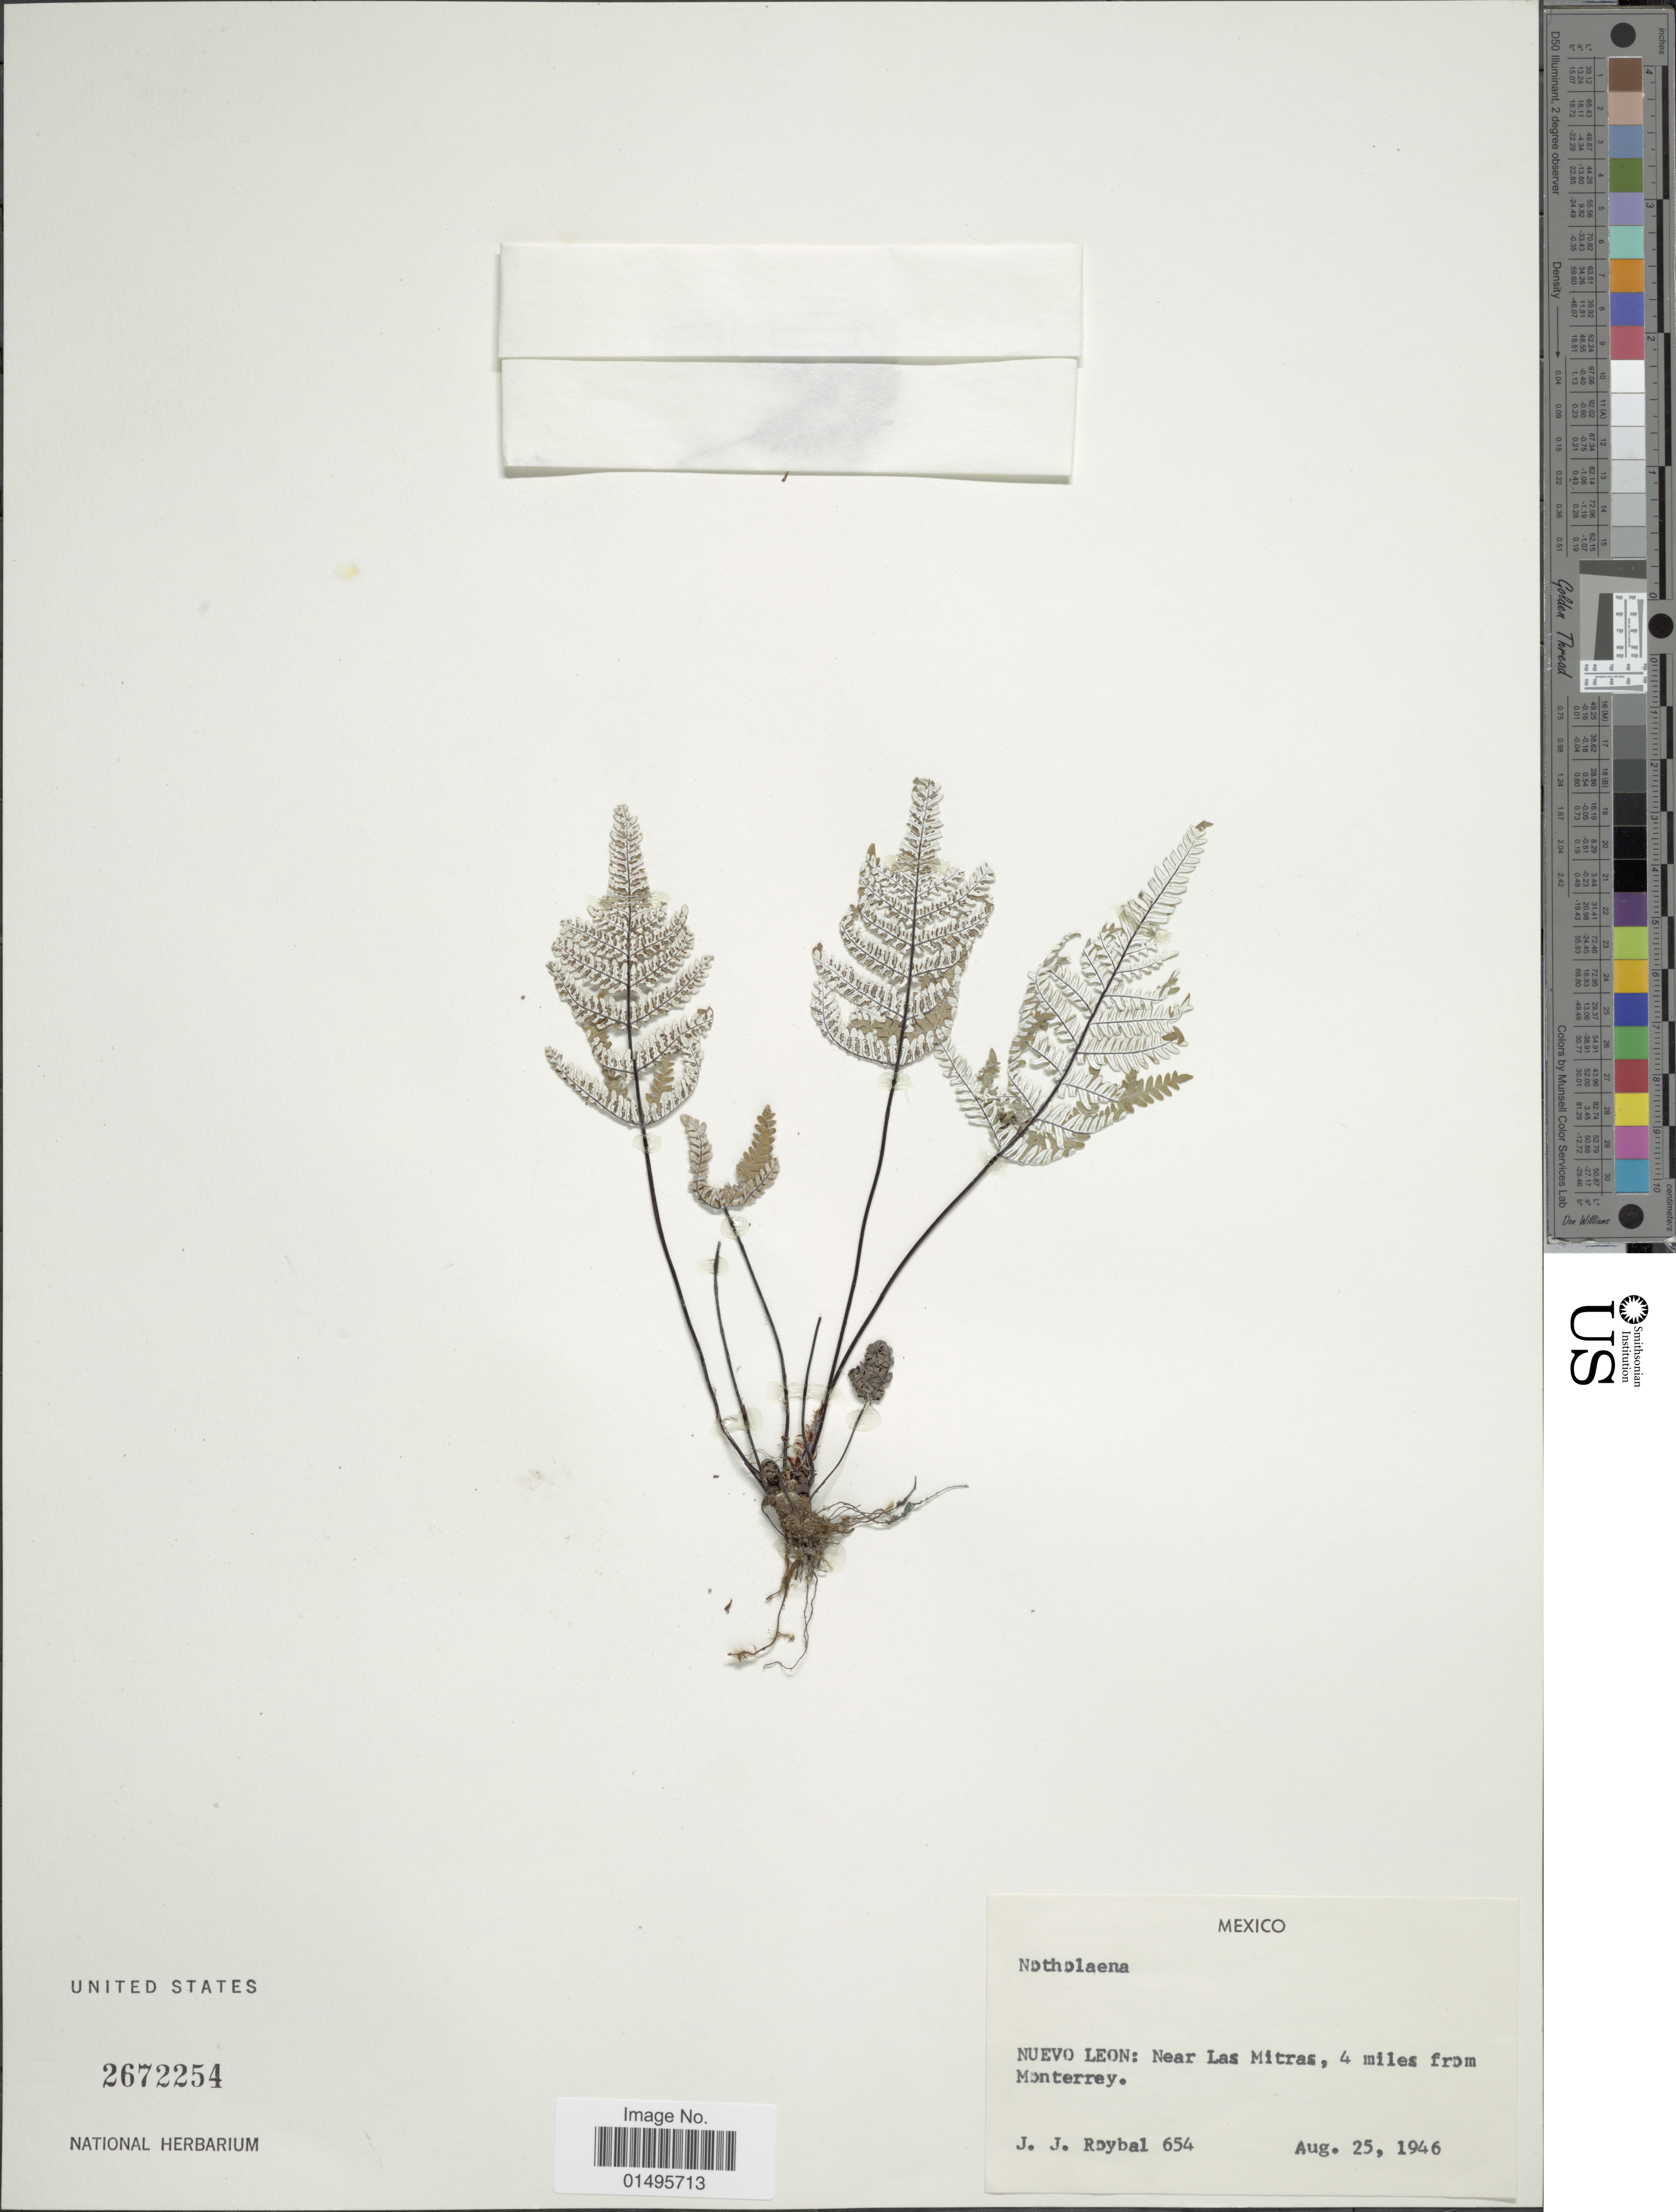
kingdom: Plantae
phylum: Tracheophyta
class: Polypodiopsida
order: Polypodiales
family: Pteridaceae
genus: Notholaena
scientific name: Notholaena candida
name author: (M. Martens) Hook.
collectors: J. J. Roybal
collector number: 654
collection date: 1946-08-25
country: Mexico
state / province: Nuevo León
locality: Near Las Mitras, 4 miles from Monterrey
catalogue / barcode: US 2672254